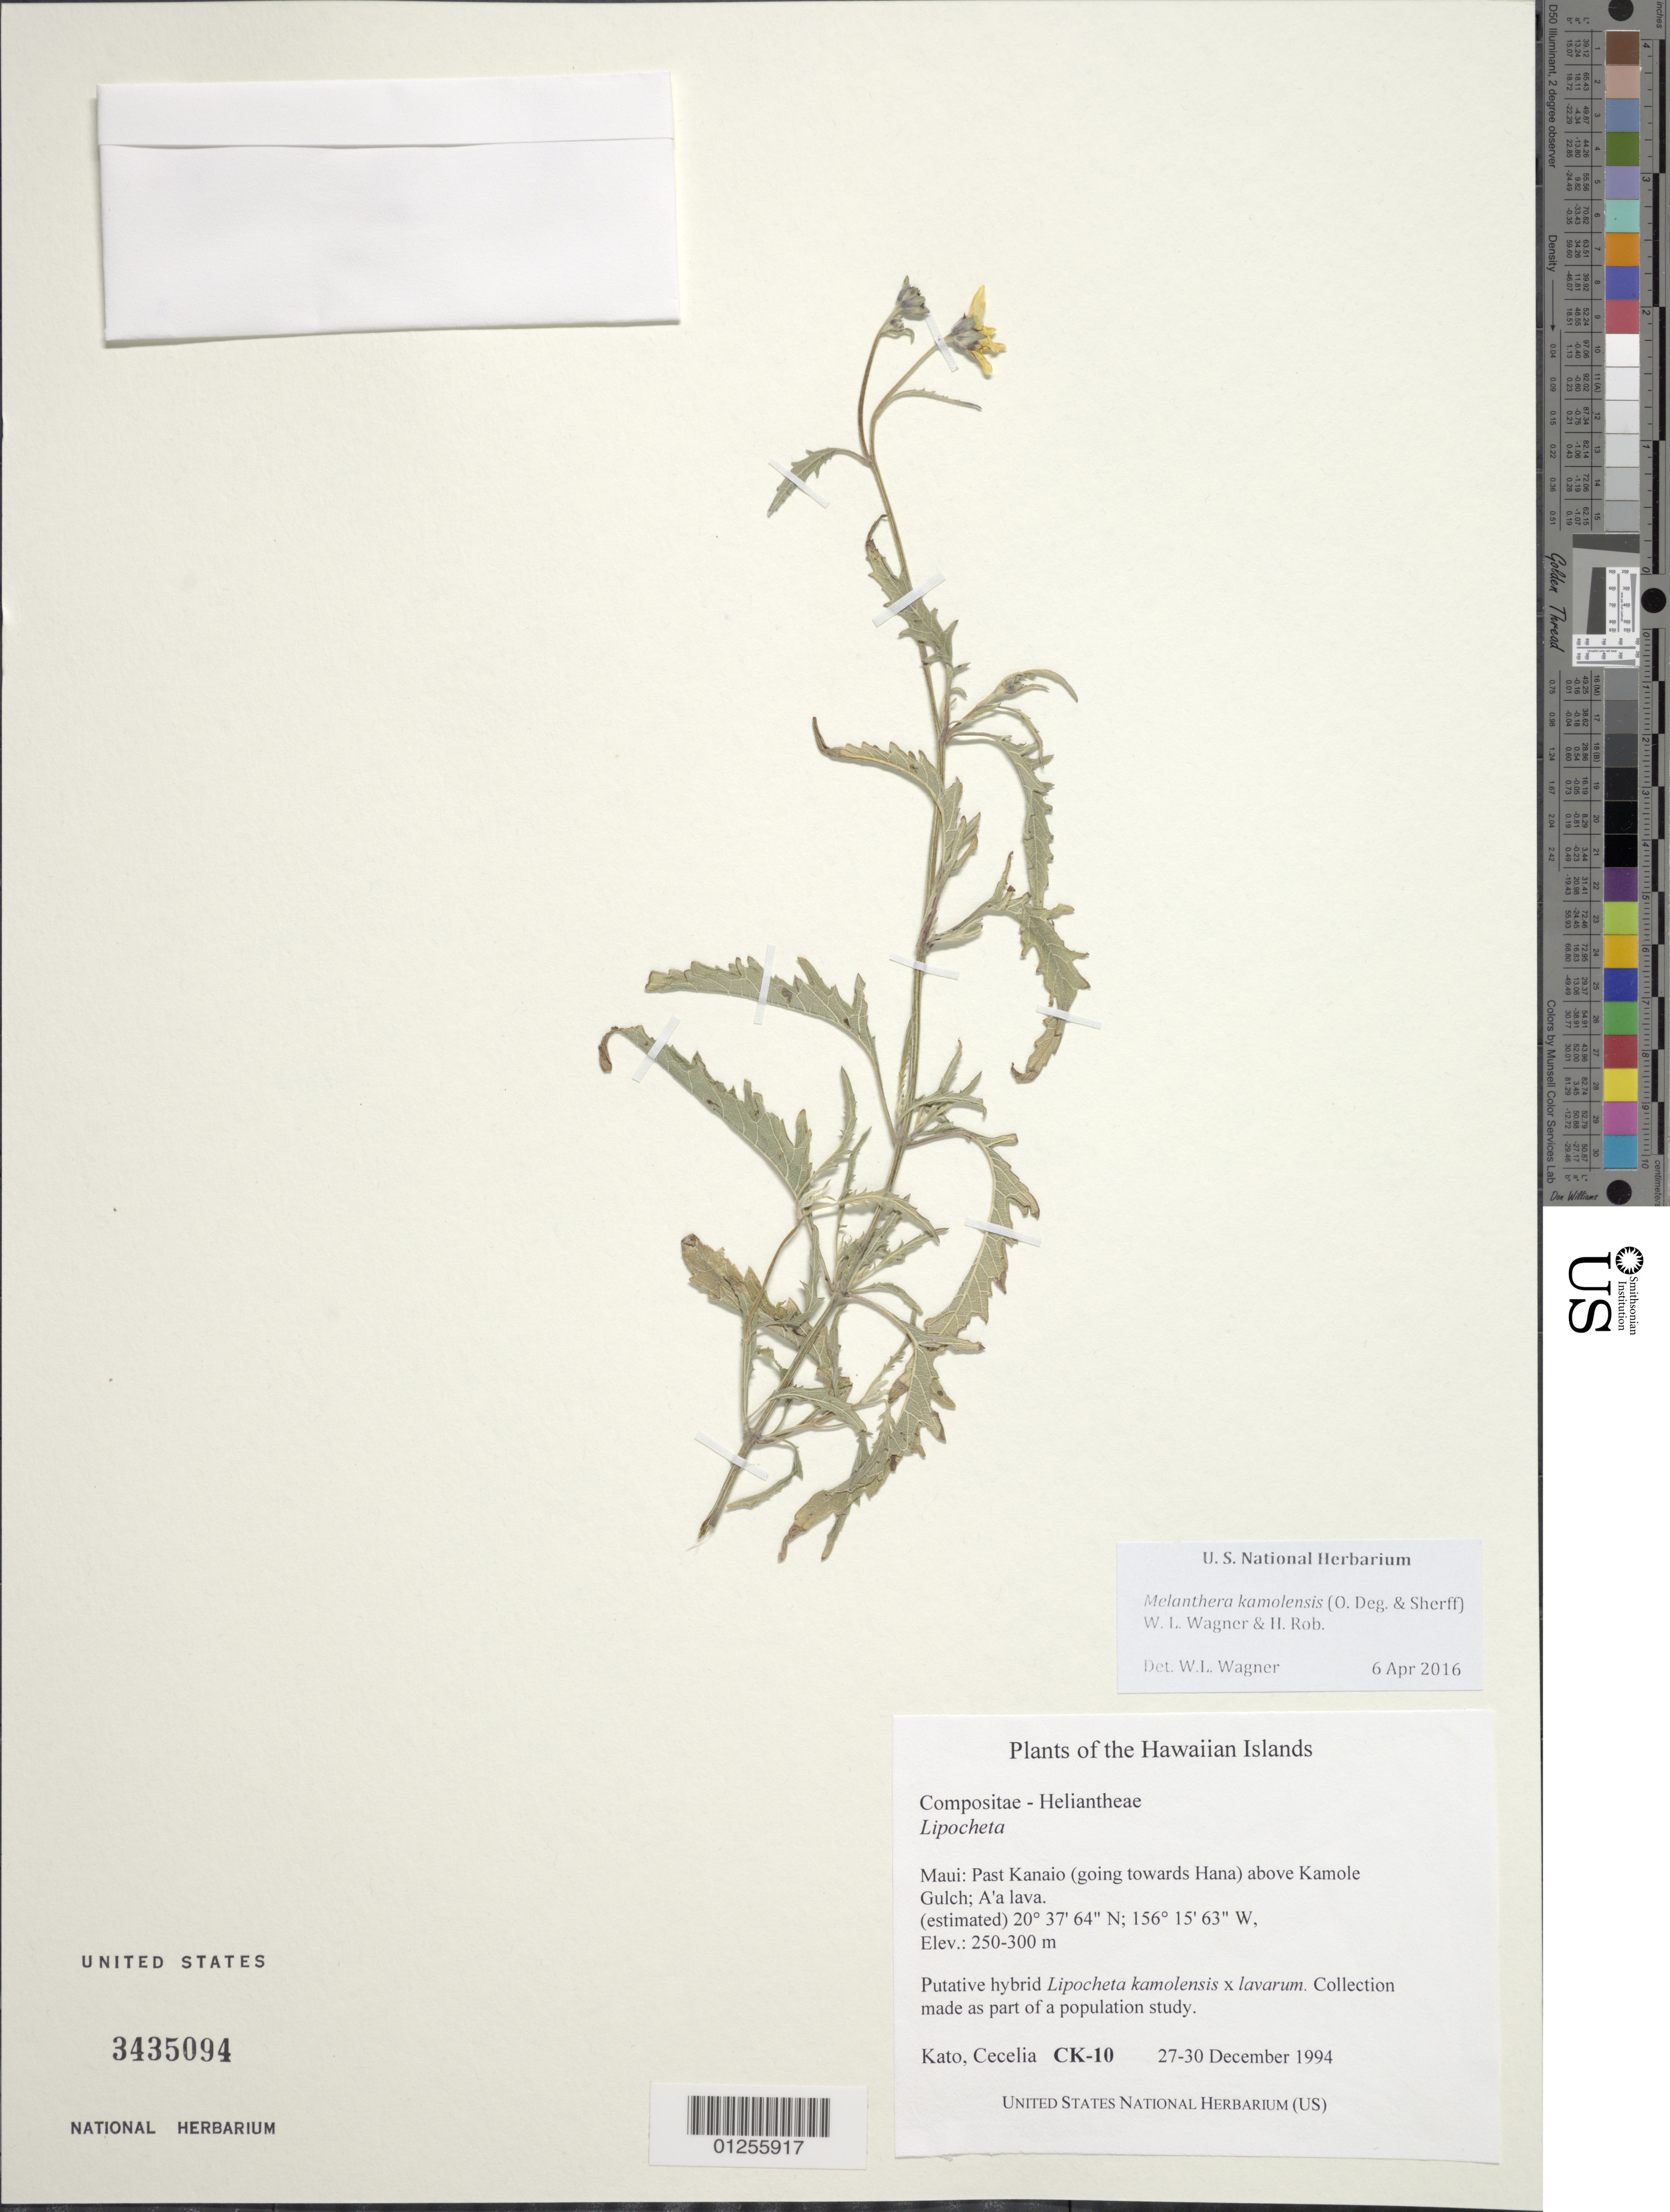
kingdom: Plantae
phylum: Tracheophyta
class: Magnoliopsida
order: Asterales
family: Asteraceae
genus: Wollastonia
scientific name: Wollastonia kamolensis x W. lavarum (Gaudich.) Orchard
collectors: C. Kato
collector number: CK-10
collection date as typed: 27 - 30 Dec 1994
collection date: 1994-12-27/1994-12-30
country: United States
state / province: Hawaii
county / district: Maui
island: Maui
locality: Past Kanaio (going towards Hana) above Kamole Gulch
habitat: A'a lava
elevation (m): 250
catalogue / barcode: US 3435094